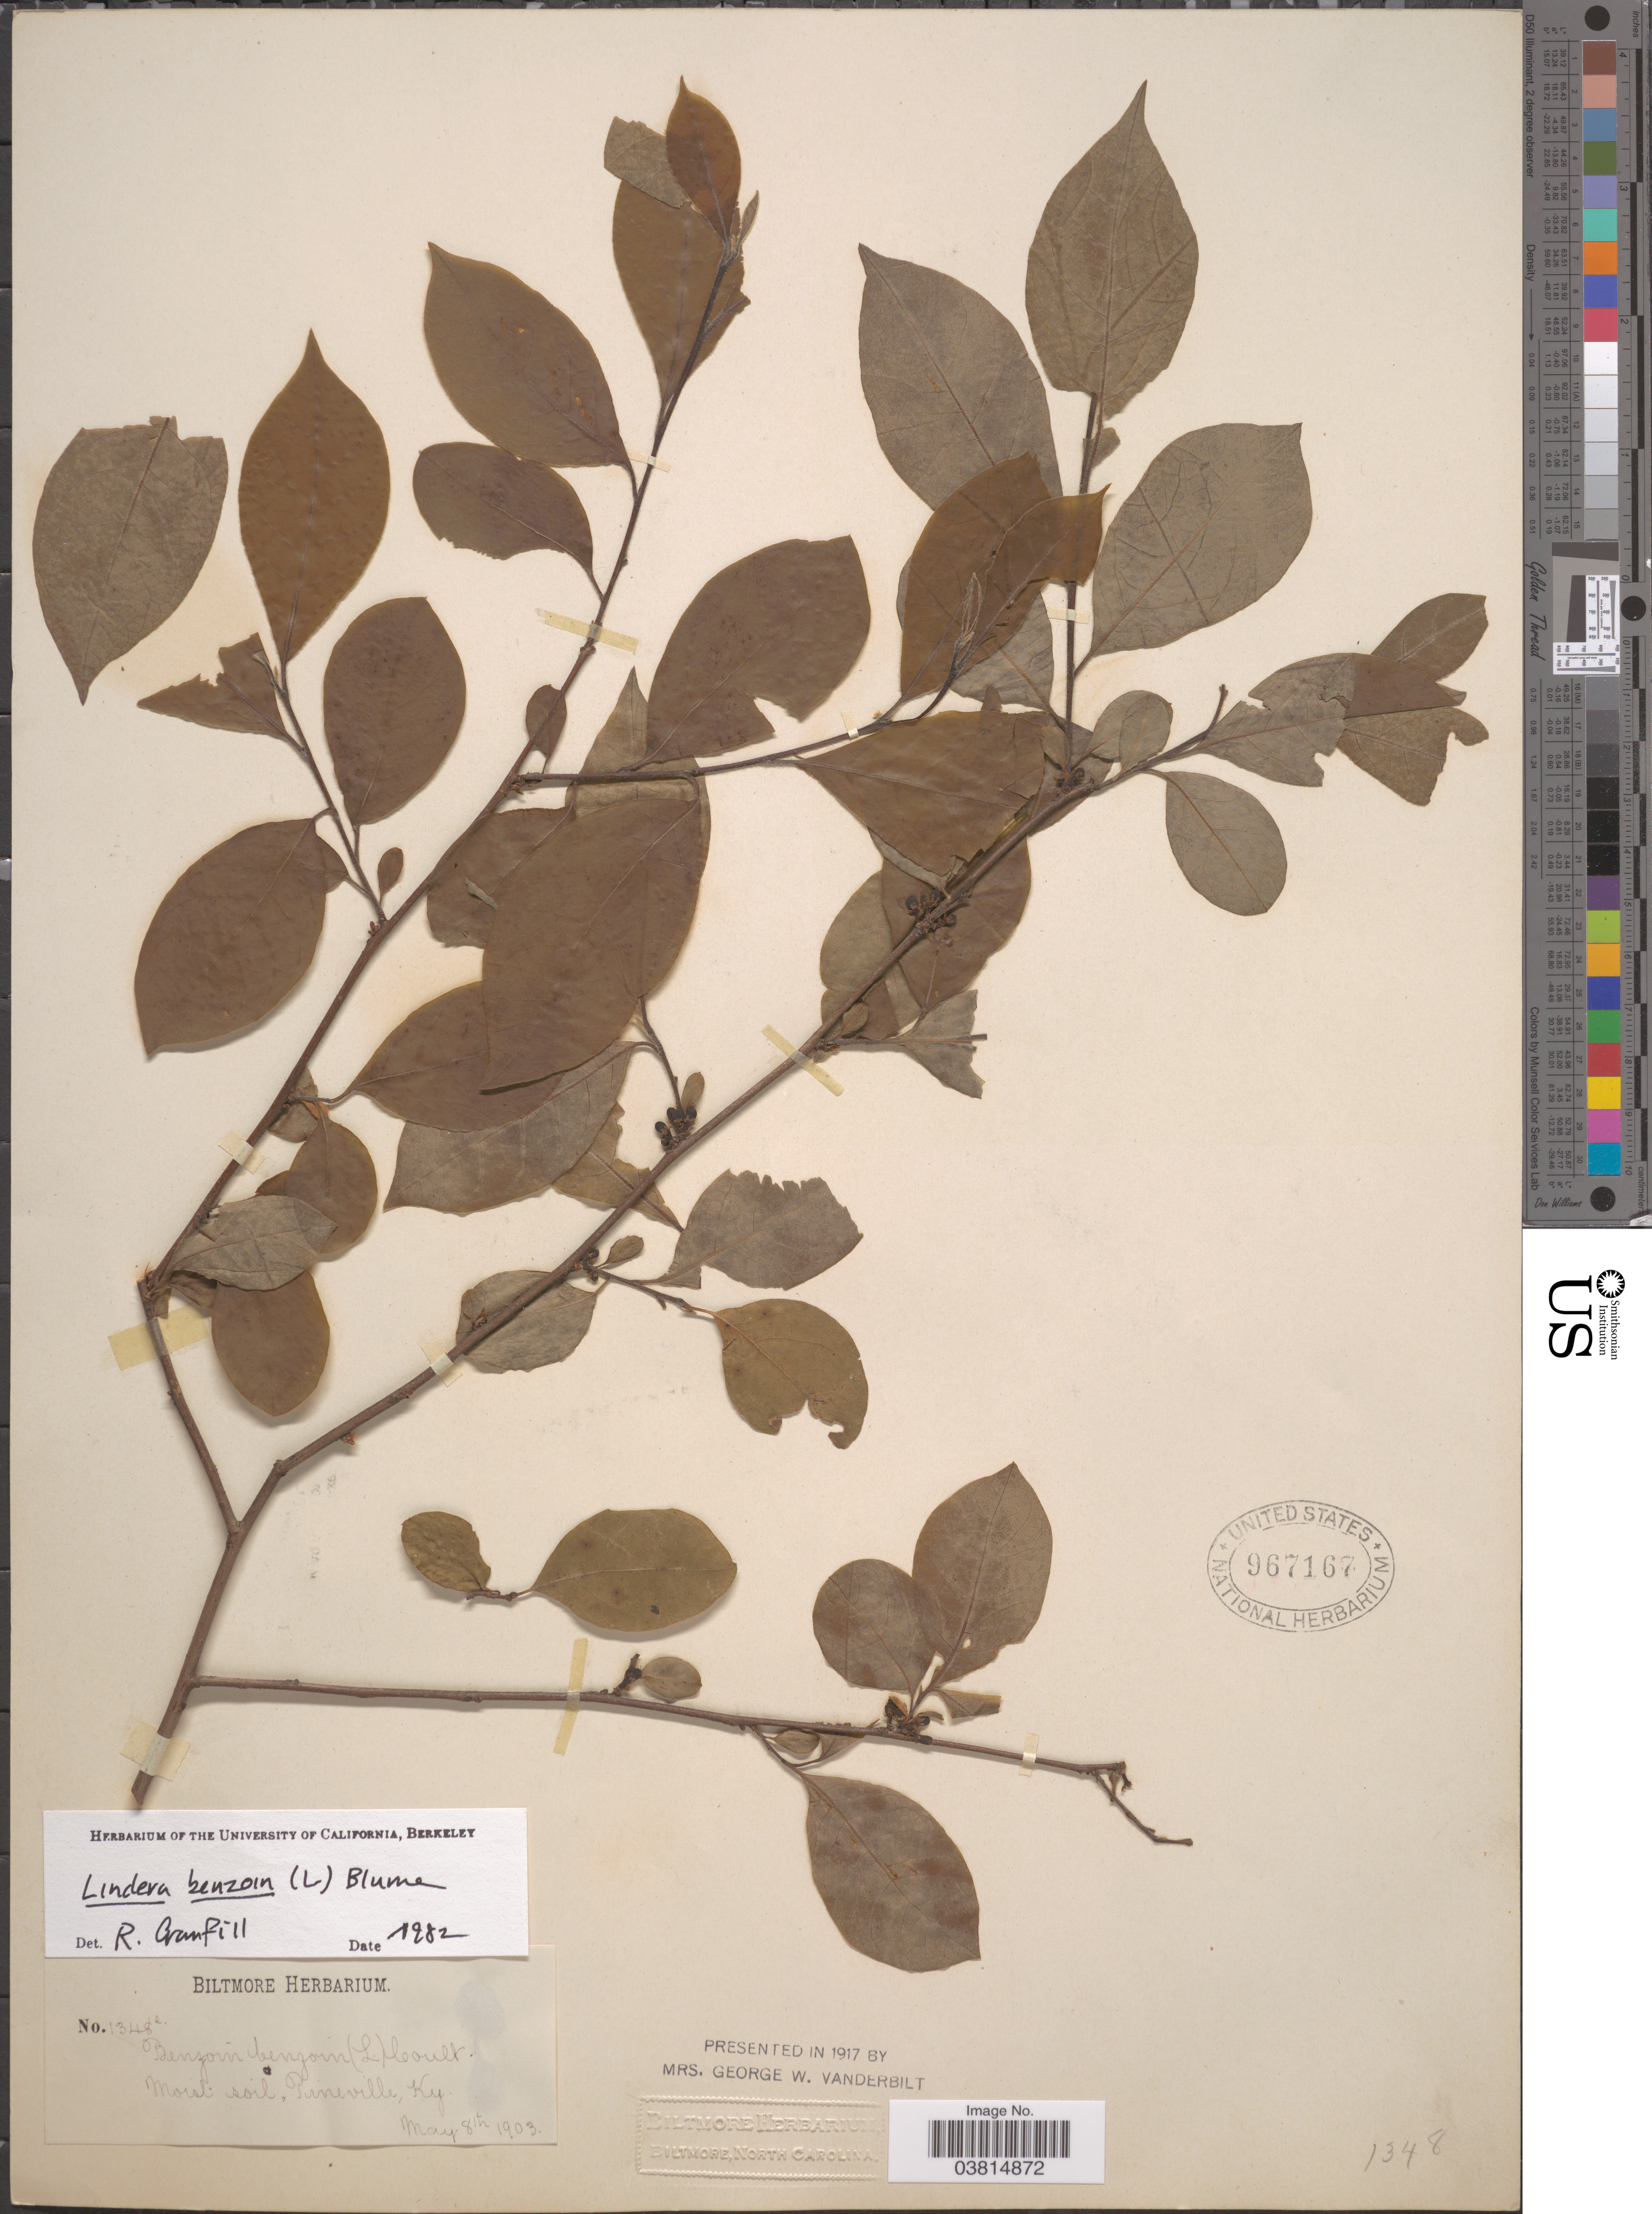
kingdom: Plantae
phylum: Tracheophyta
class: Magnoliopsida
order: Laurales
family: Lauraceae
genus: Lindera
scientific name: Lindera benzoin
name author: (L.) Blume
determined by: Cranfill, R.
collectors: ex herb. Biltmore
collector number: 1348e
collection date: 1903-05-08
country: United States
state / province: Kentucky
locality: Pineville.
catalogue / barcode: US 967167